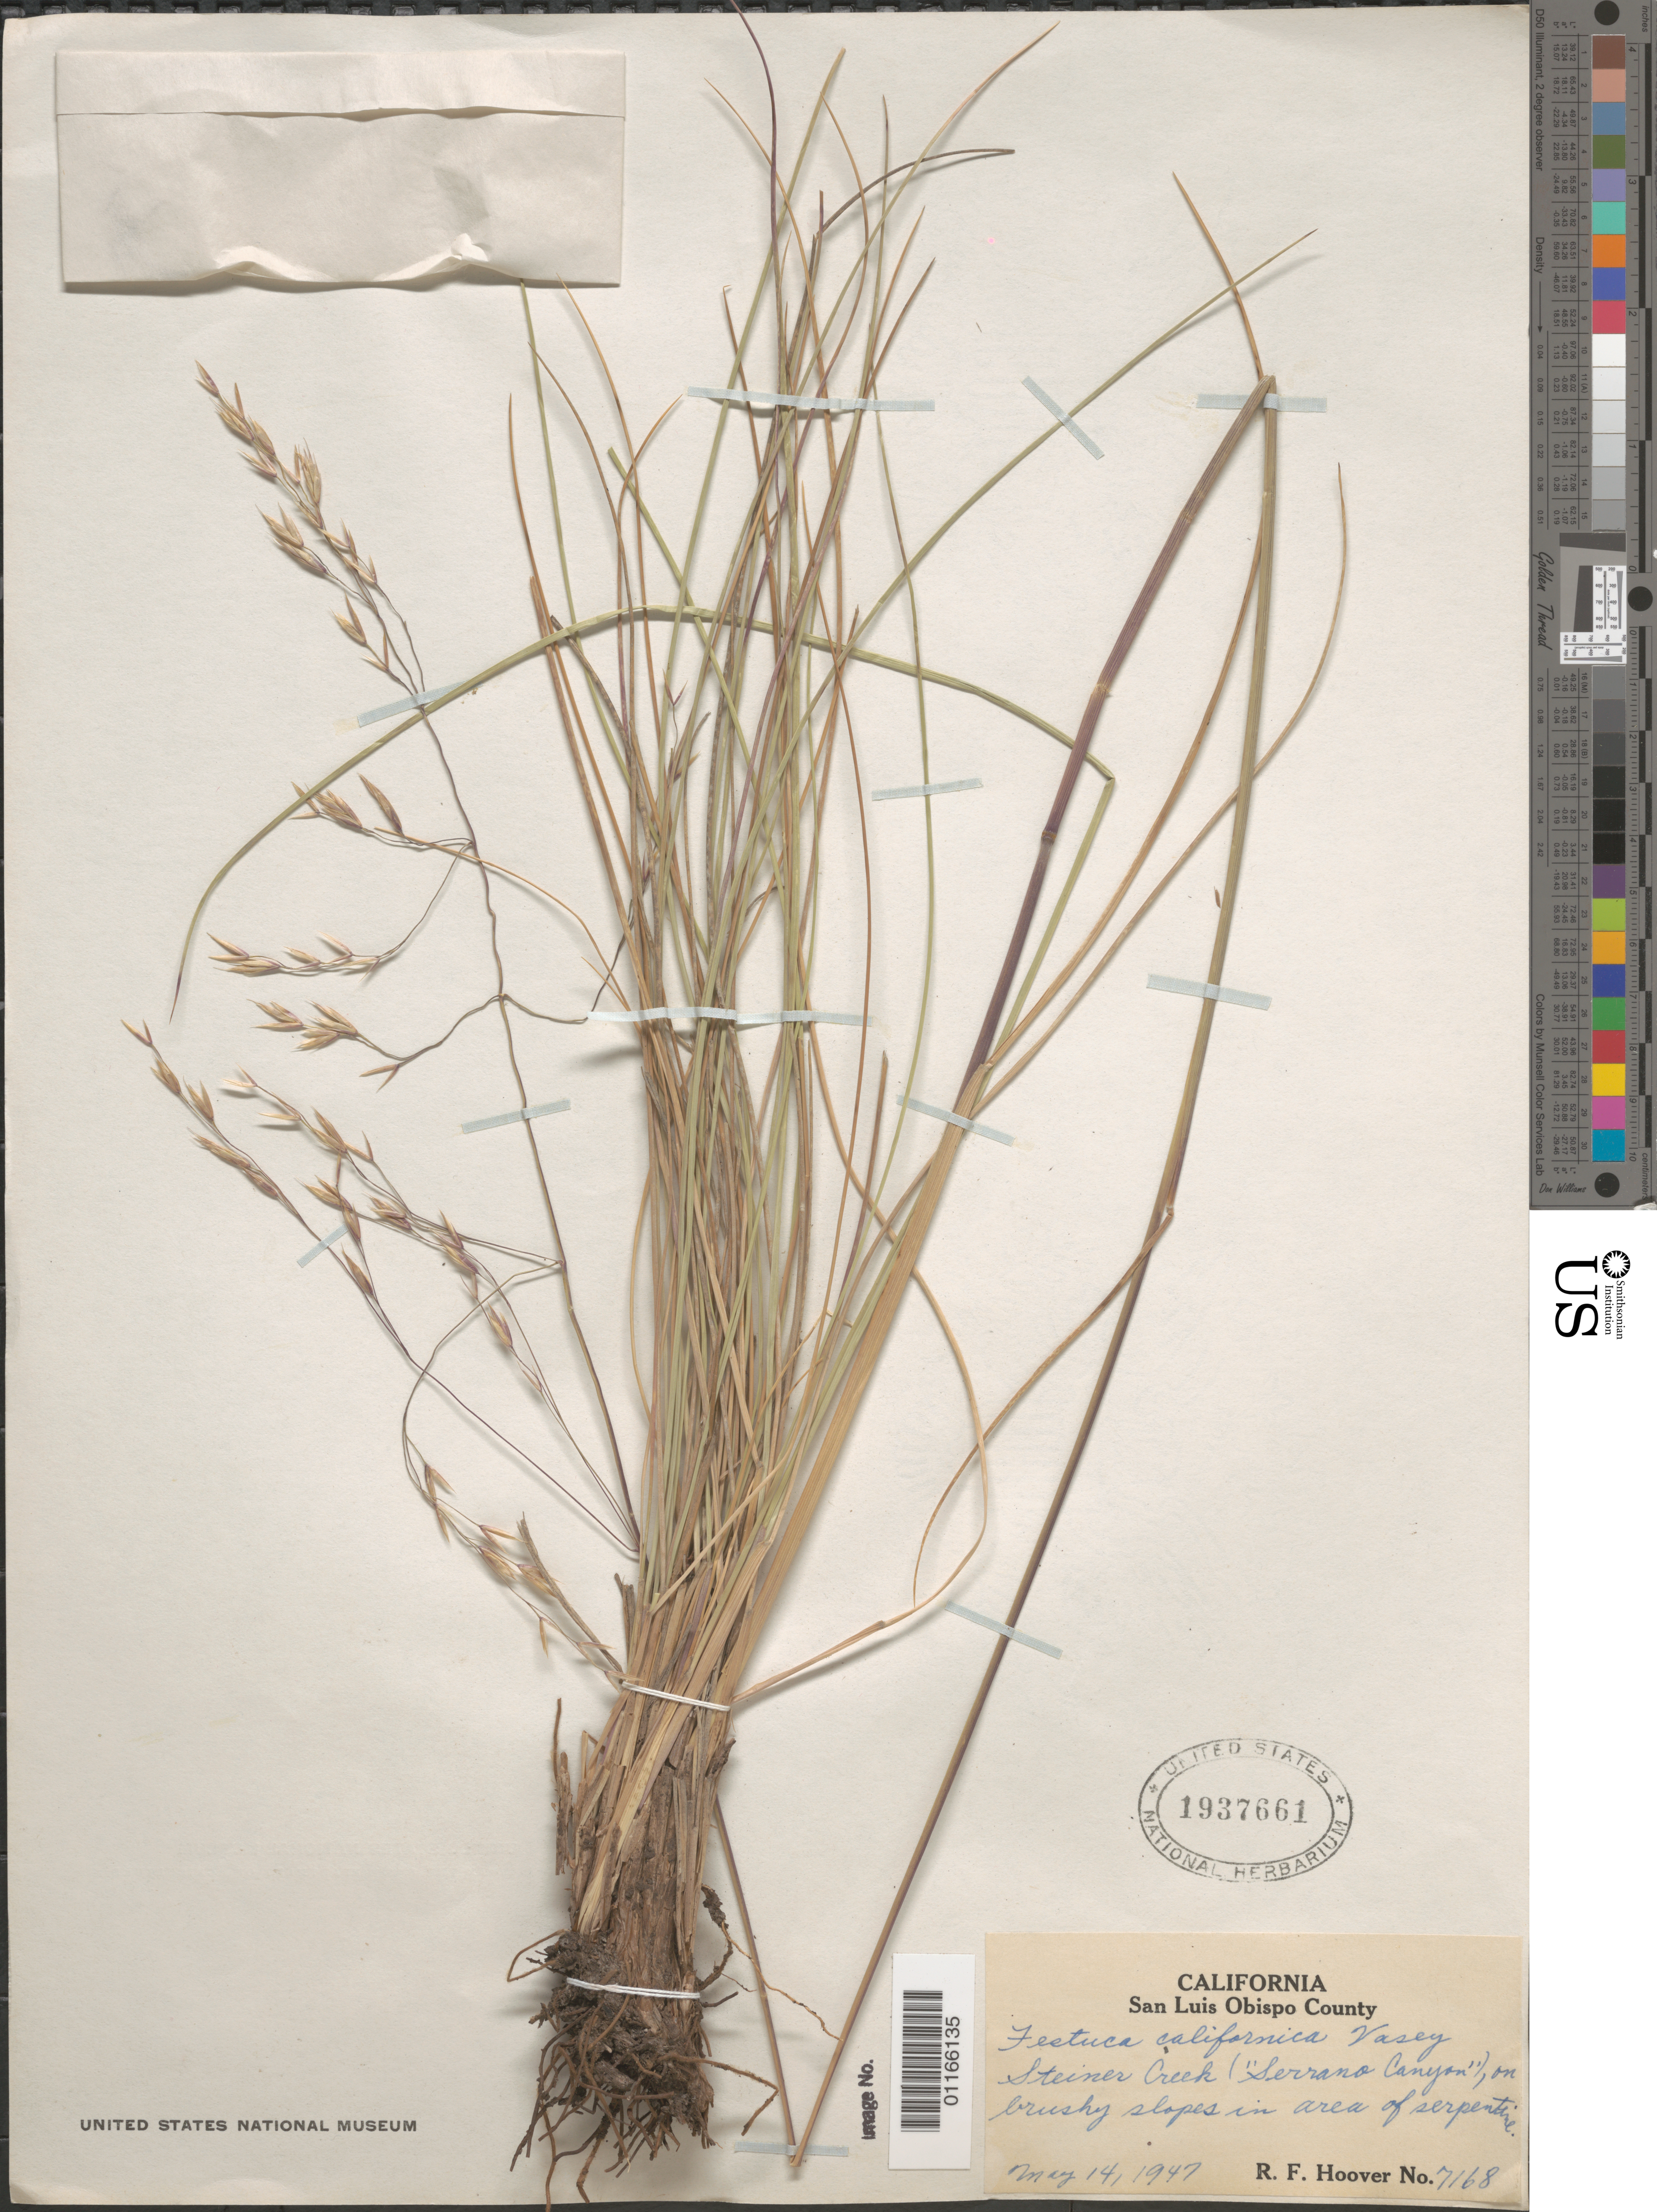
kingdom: Plantae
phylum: Tracheophyta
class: Liliopsida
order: Poales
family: Poaceae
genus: Festuca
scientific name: Festuca californica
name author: Vasey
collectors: R. F. Hoover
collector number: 7168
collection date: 1947-05-14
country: United States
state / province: California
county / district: San Luis Obispo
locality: Steiner Creek ("Serrano Canyon")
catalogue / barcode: US 1937661